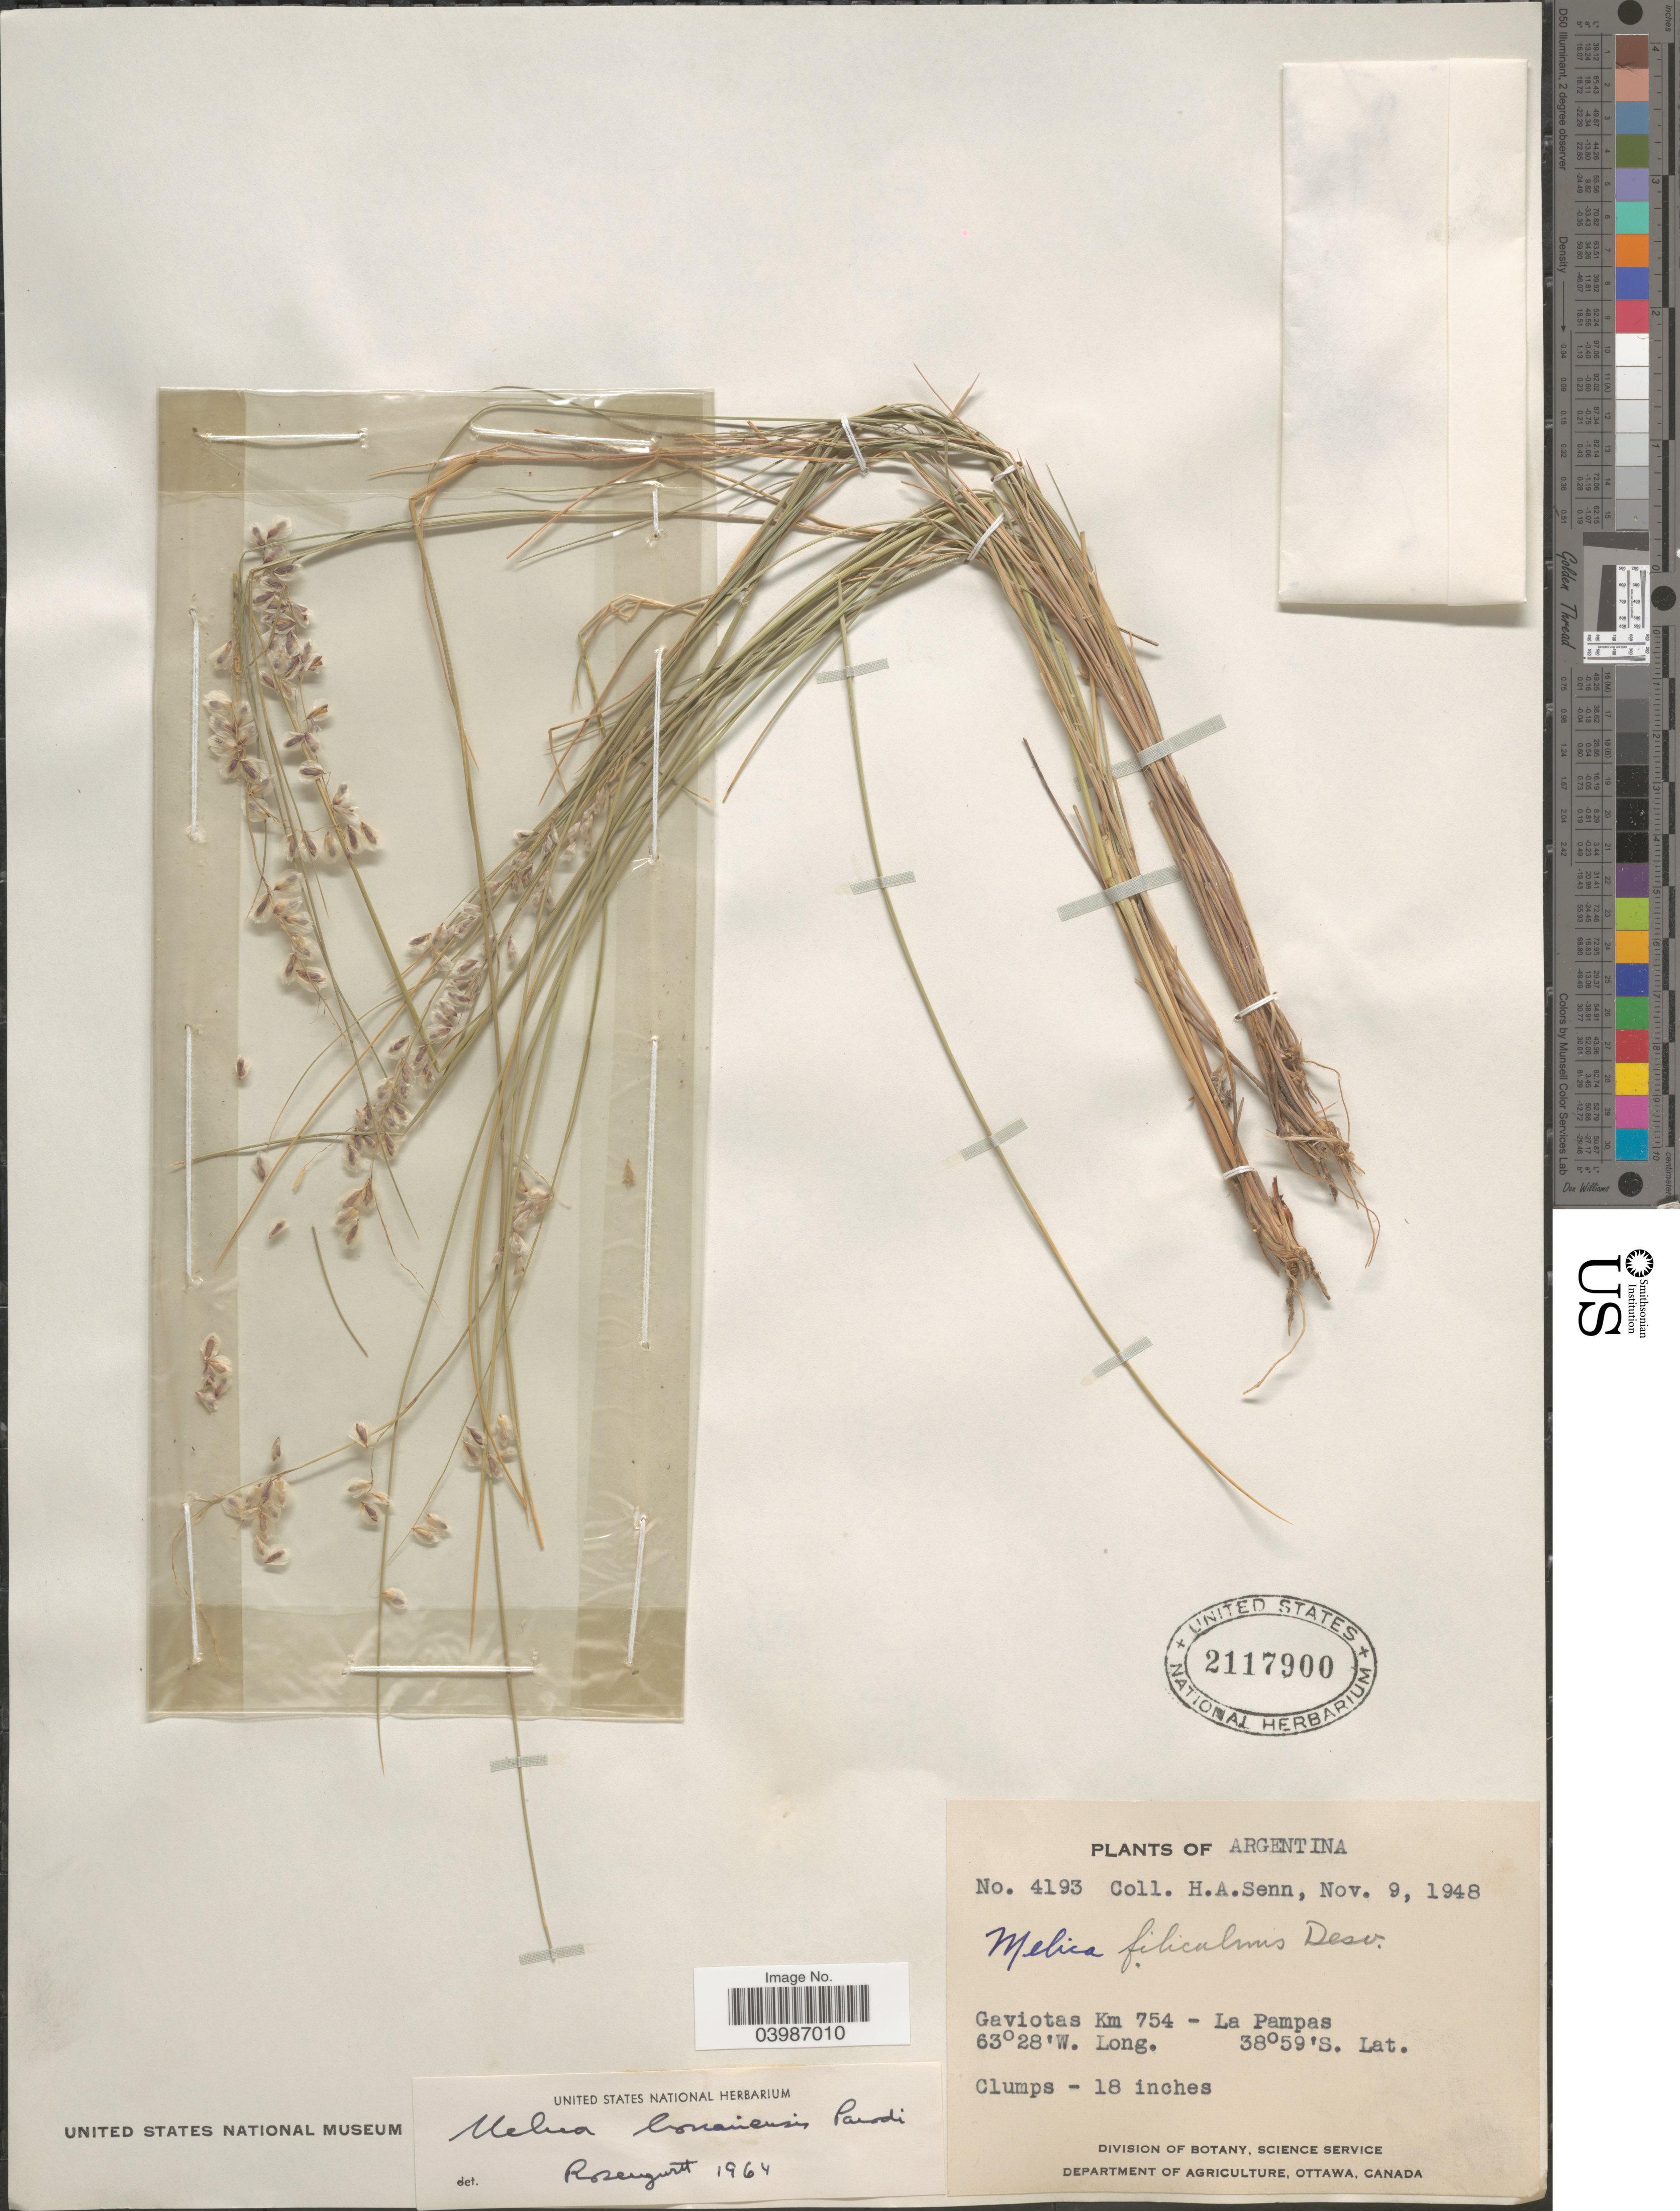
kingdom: Plantae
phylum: Tracheophyta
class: Liliopsida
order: Poales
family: Poaceae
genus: Melica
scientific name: Melica bonariensis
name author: Parodi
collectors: H. Senn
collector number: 4193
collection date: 1948-11-09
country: Argentina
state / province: La Pampa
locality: Gaviotas Km 754 - La Pampas.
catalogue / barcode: US 2117900